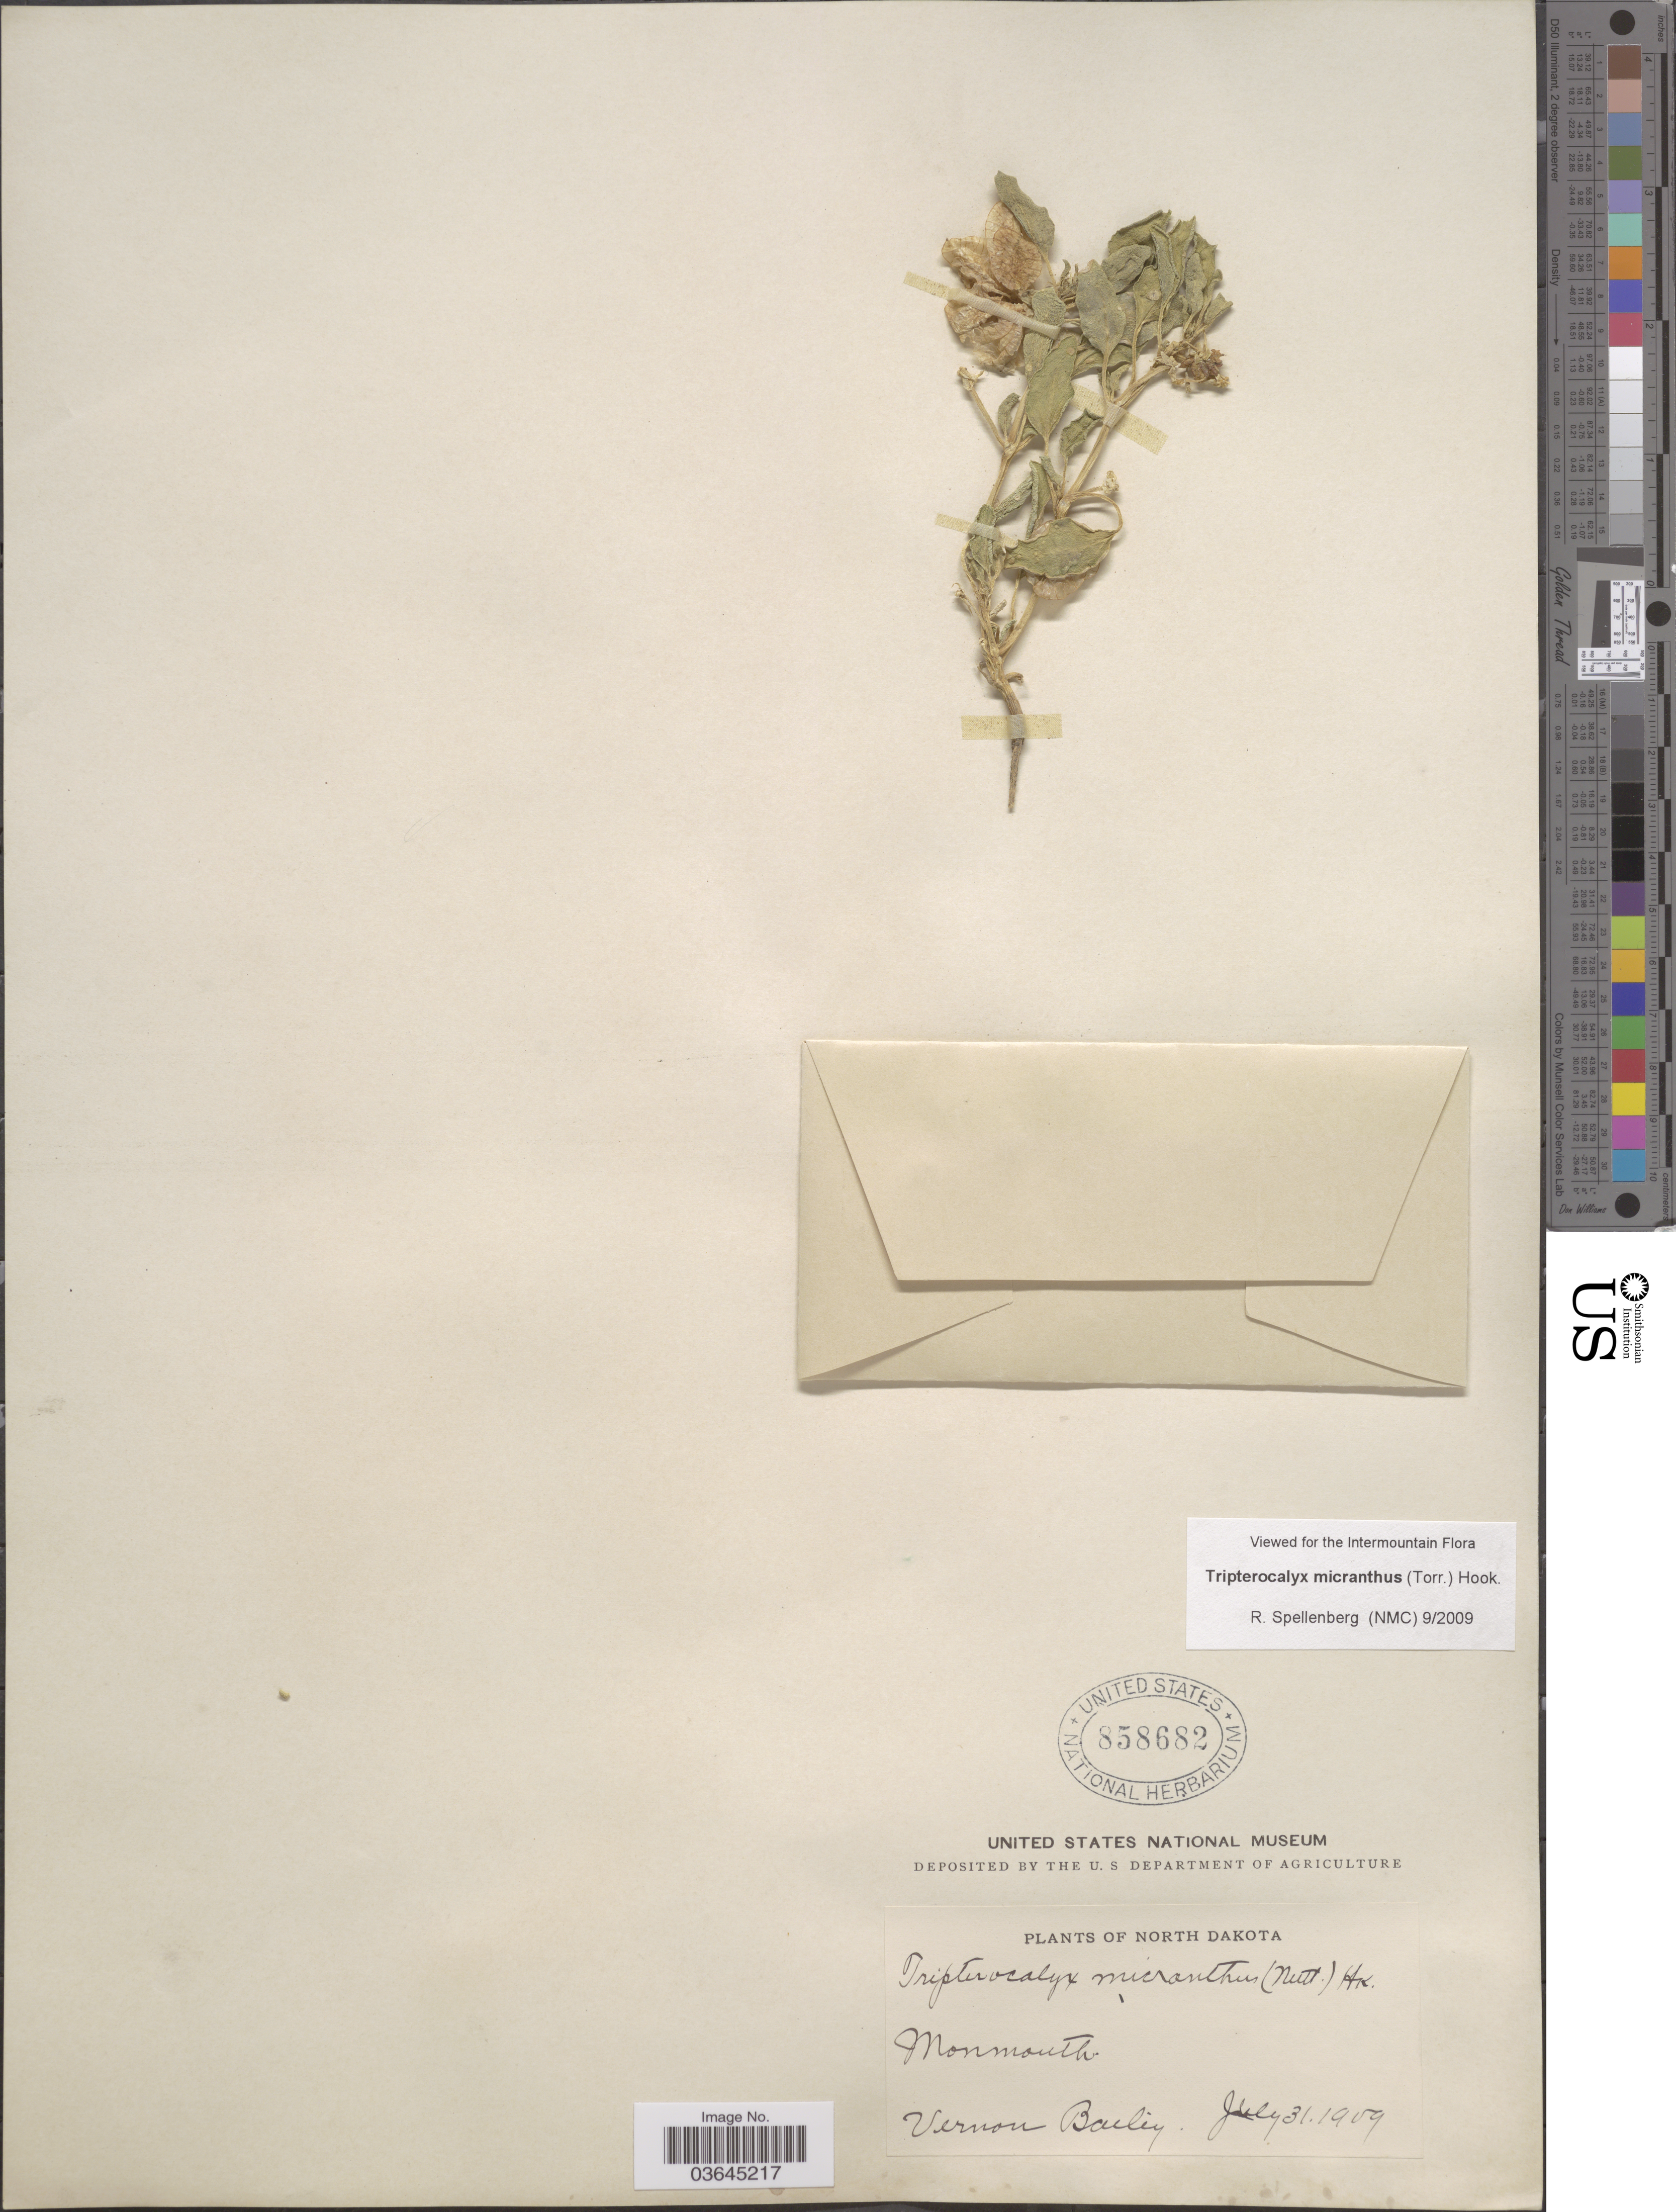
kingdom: Plantae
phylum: Tracheophyta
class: Magnoliopsida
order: Caryophyllales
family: Nyctaginaceae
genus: Tripterocalyx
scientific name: Tripterocalyx micranthus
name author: (Torr.) Hook.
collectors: V. O. Bailey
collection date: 1909-07-31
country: United States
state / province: North Dakota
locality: Monmouth.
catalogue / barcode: US 858682